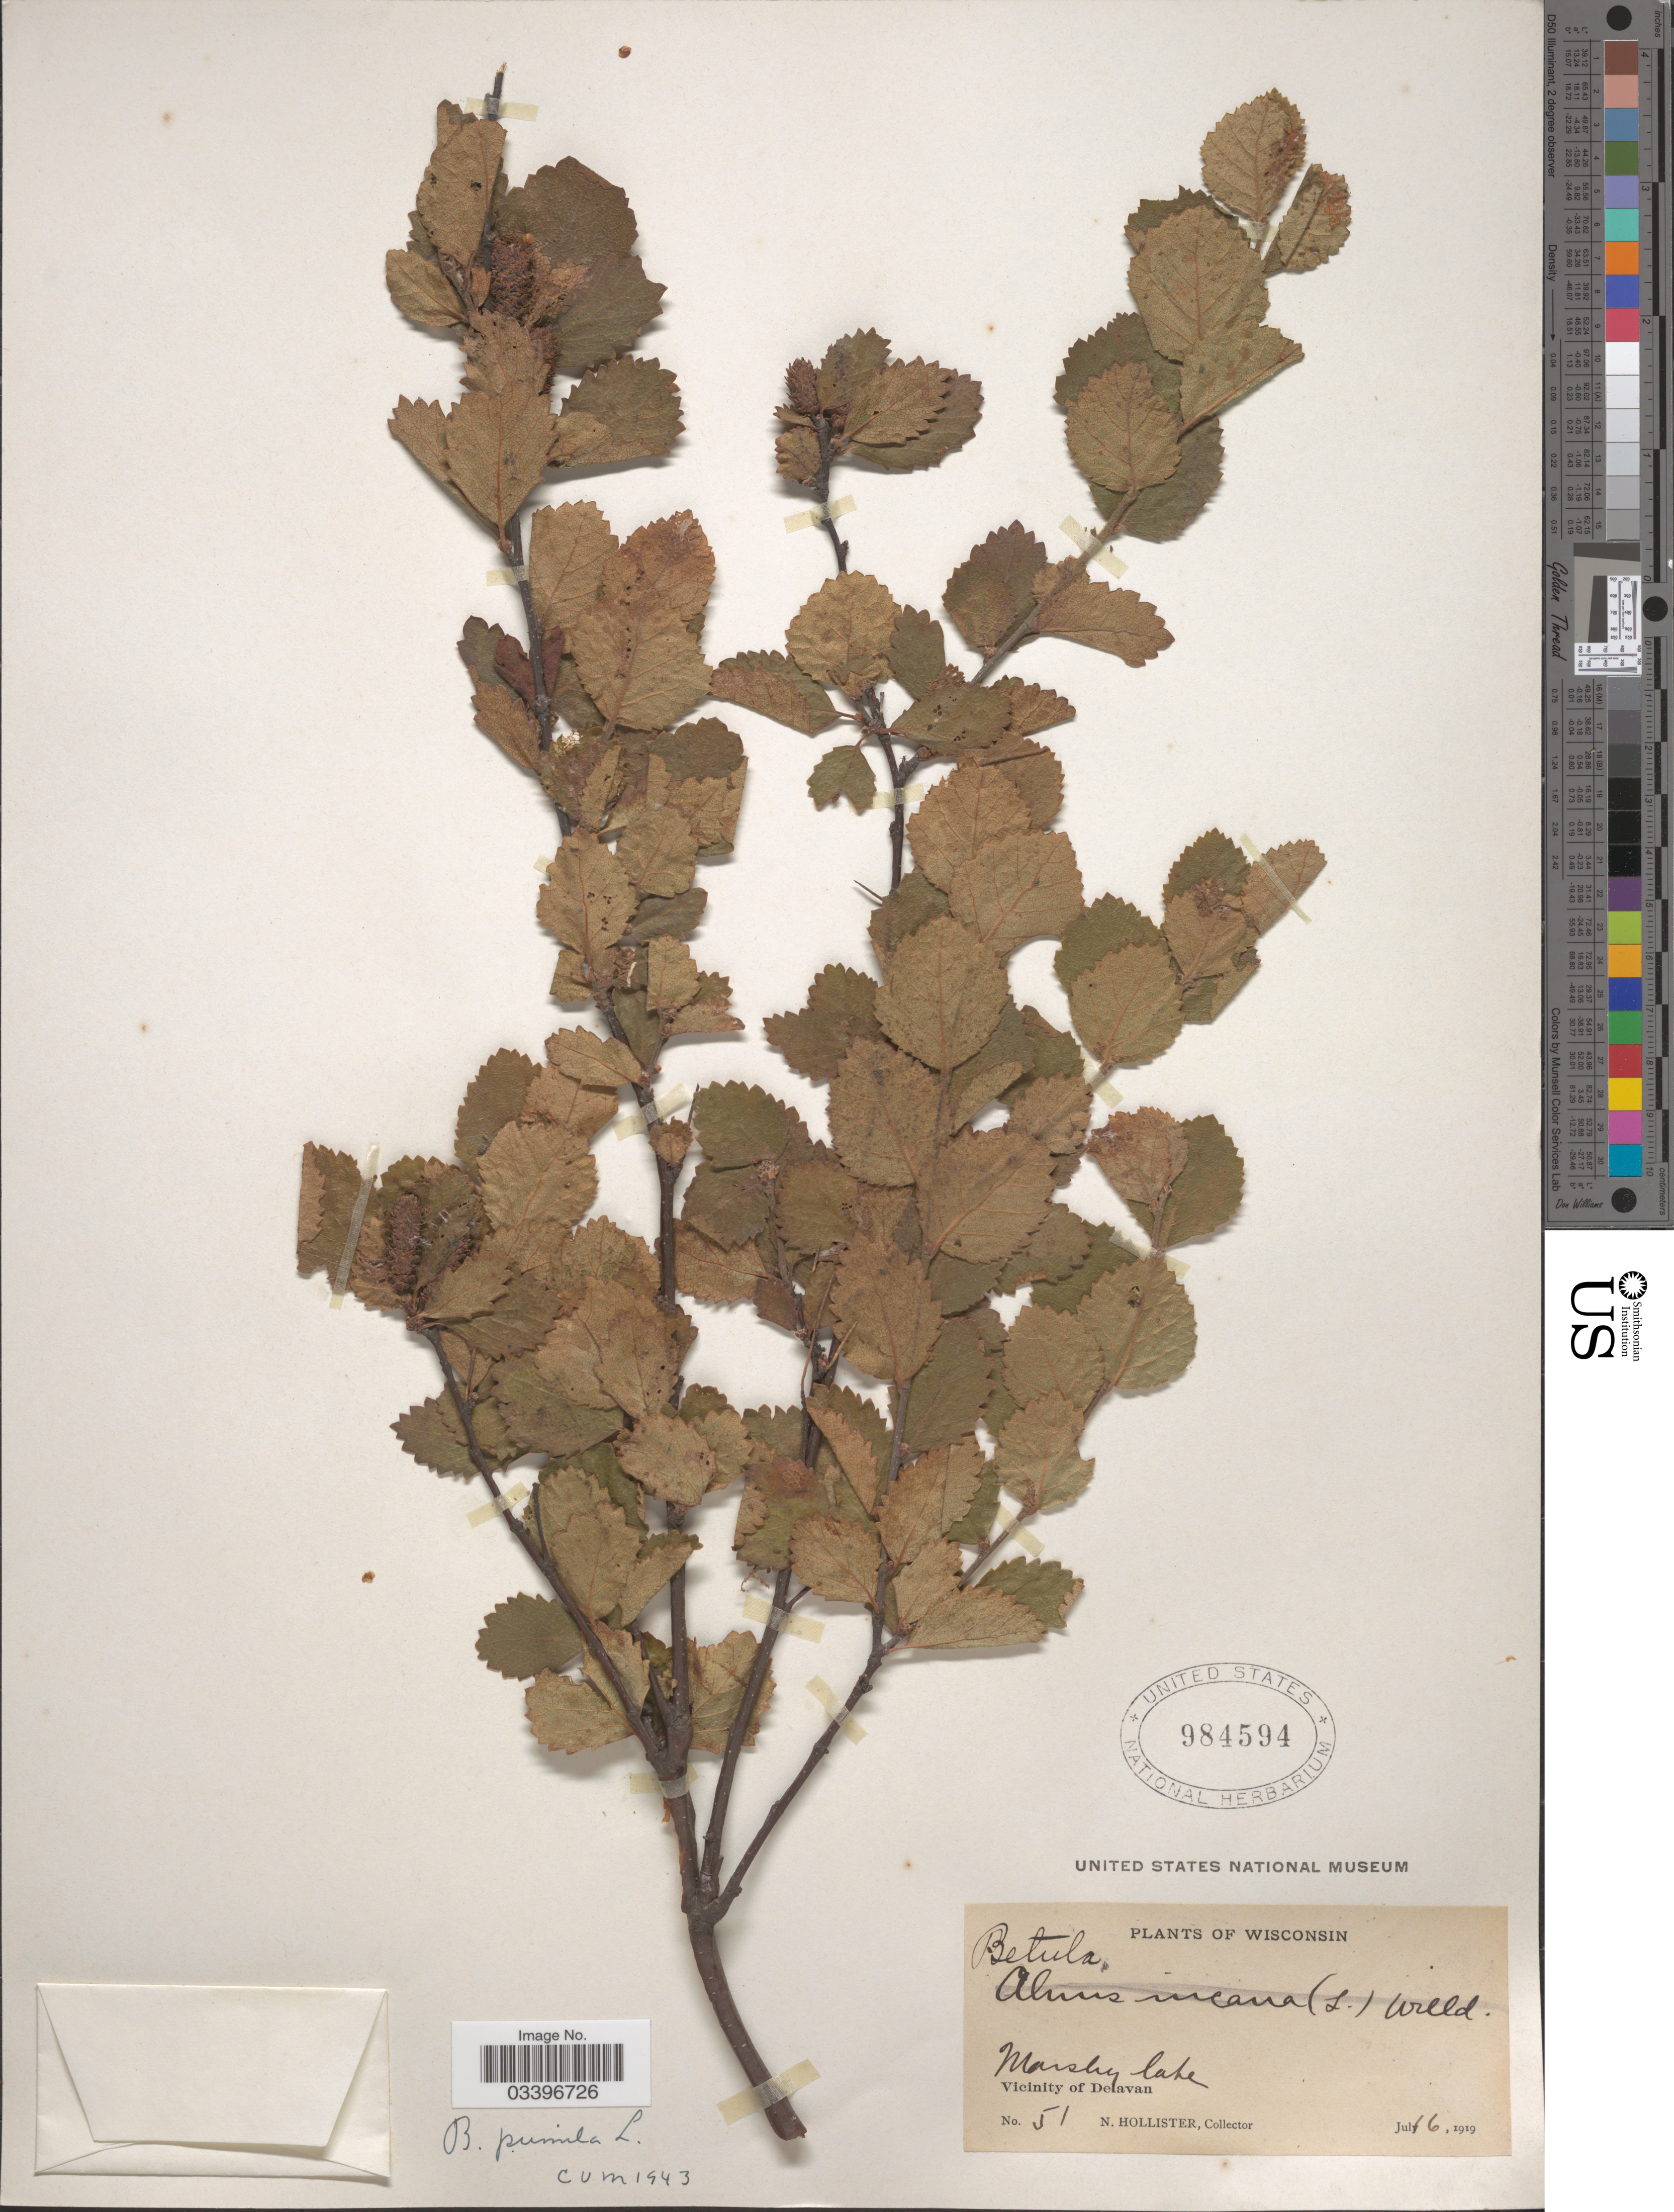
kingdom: Plantae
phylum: Tracheophyta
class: Magnoliopsida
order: Fagales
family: Betulaceae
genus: Betula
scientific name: Betula pumila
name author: L.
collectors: N. Hollister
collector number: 51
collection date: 1919-07-16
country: United States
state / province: Wisconsin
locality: Marshy lake, Vicinity of Delavan.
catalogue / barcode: US 984594